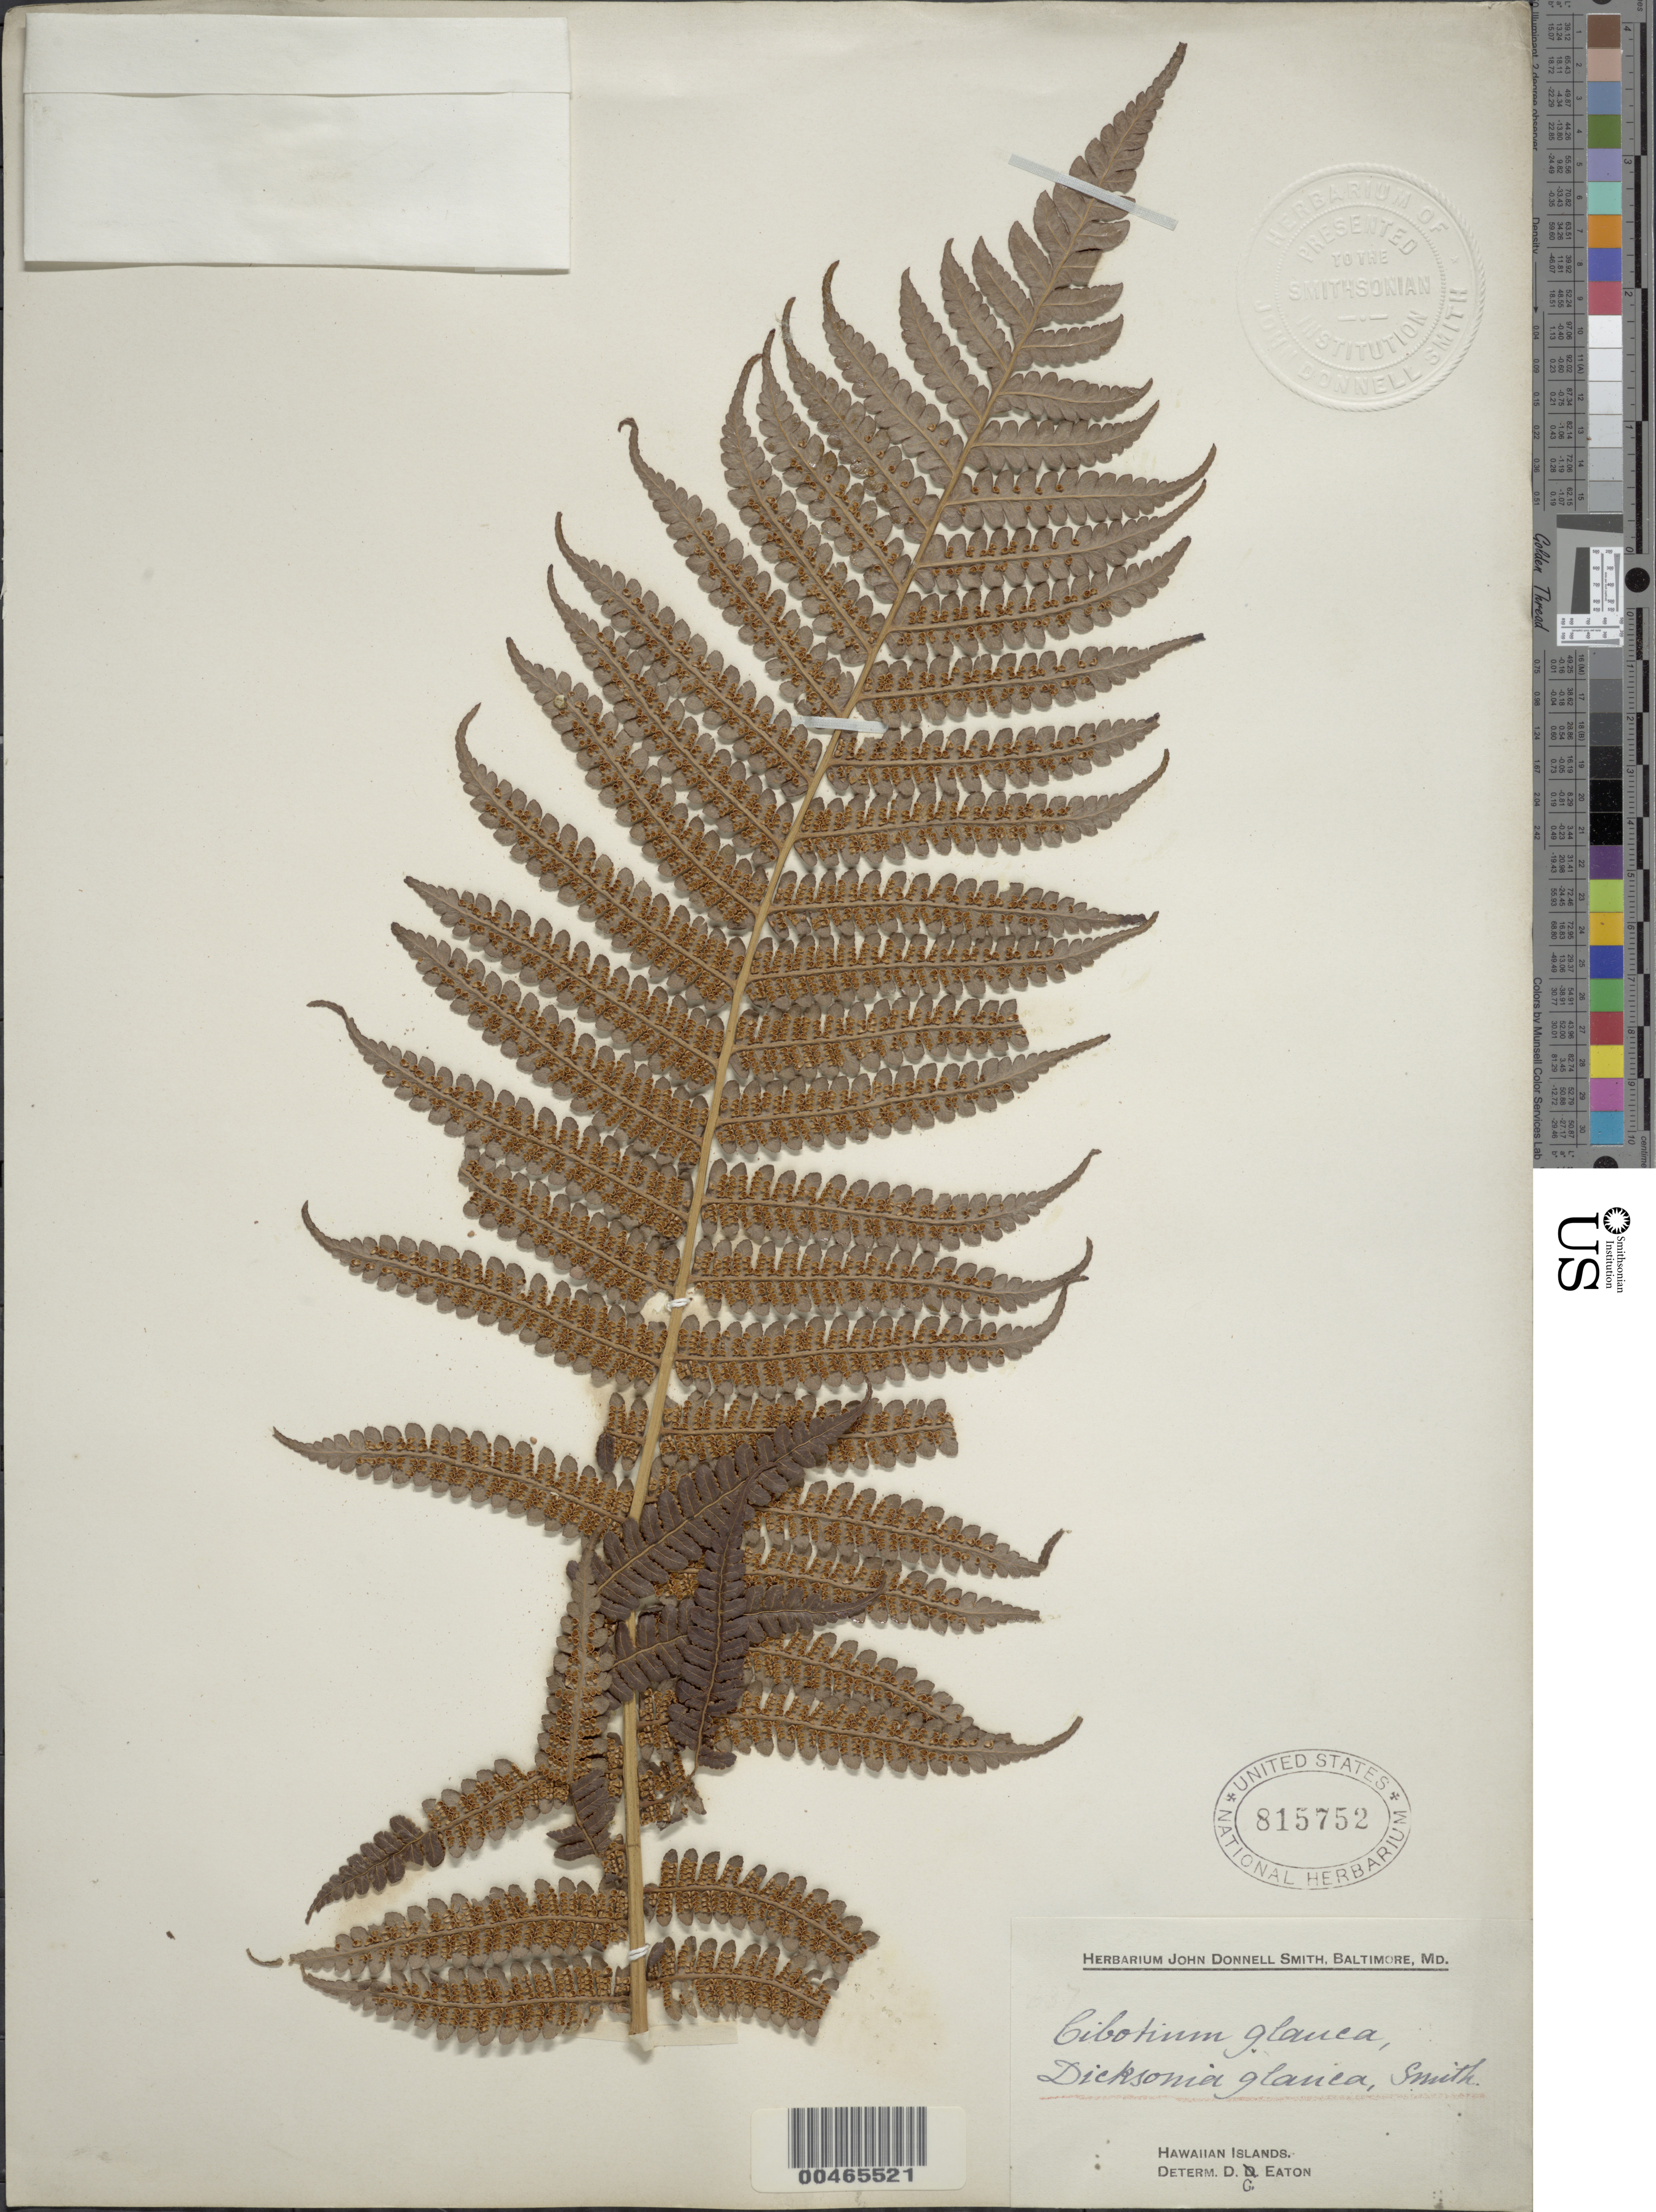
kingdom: Plantae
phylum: Tracheophyta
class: Polypodiopsida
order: Cyatheales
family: Cibotiaceae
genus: Cibotium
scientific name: Cibotium glaucum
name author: (Sm.) Hook. & Arn.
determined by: Eaton, D. G.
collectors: J. Donnell Smith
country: United States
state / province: Hawaii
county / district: Hawaii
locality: Hawaiian Islands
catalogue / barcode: US 815752